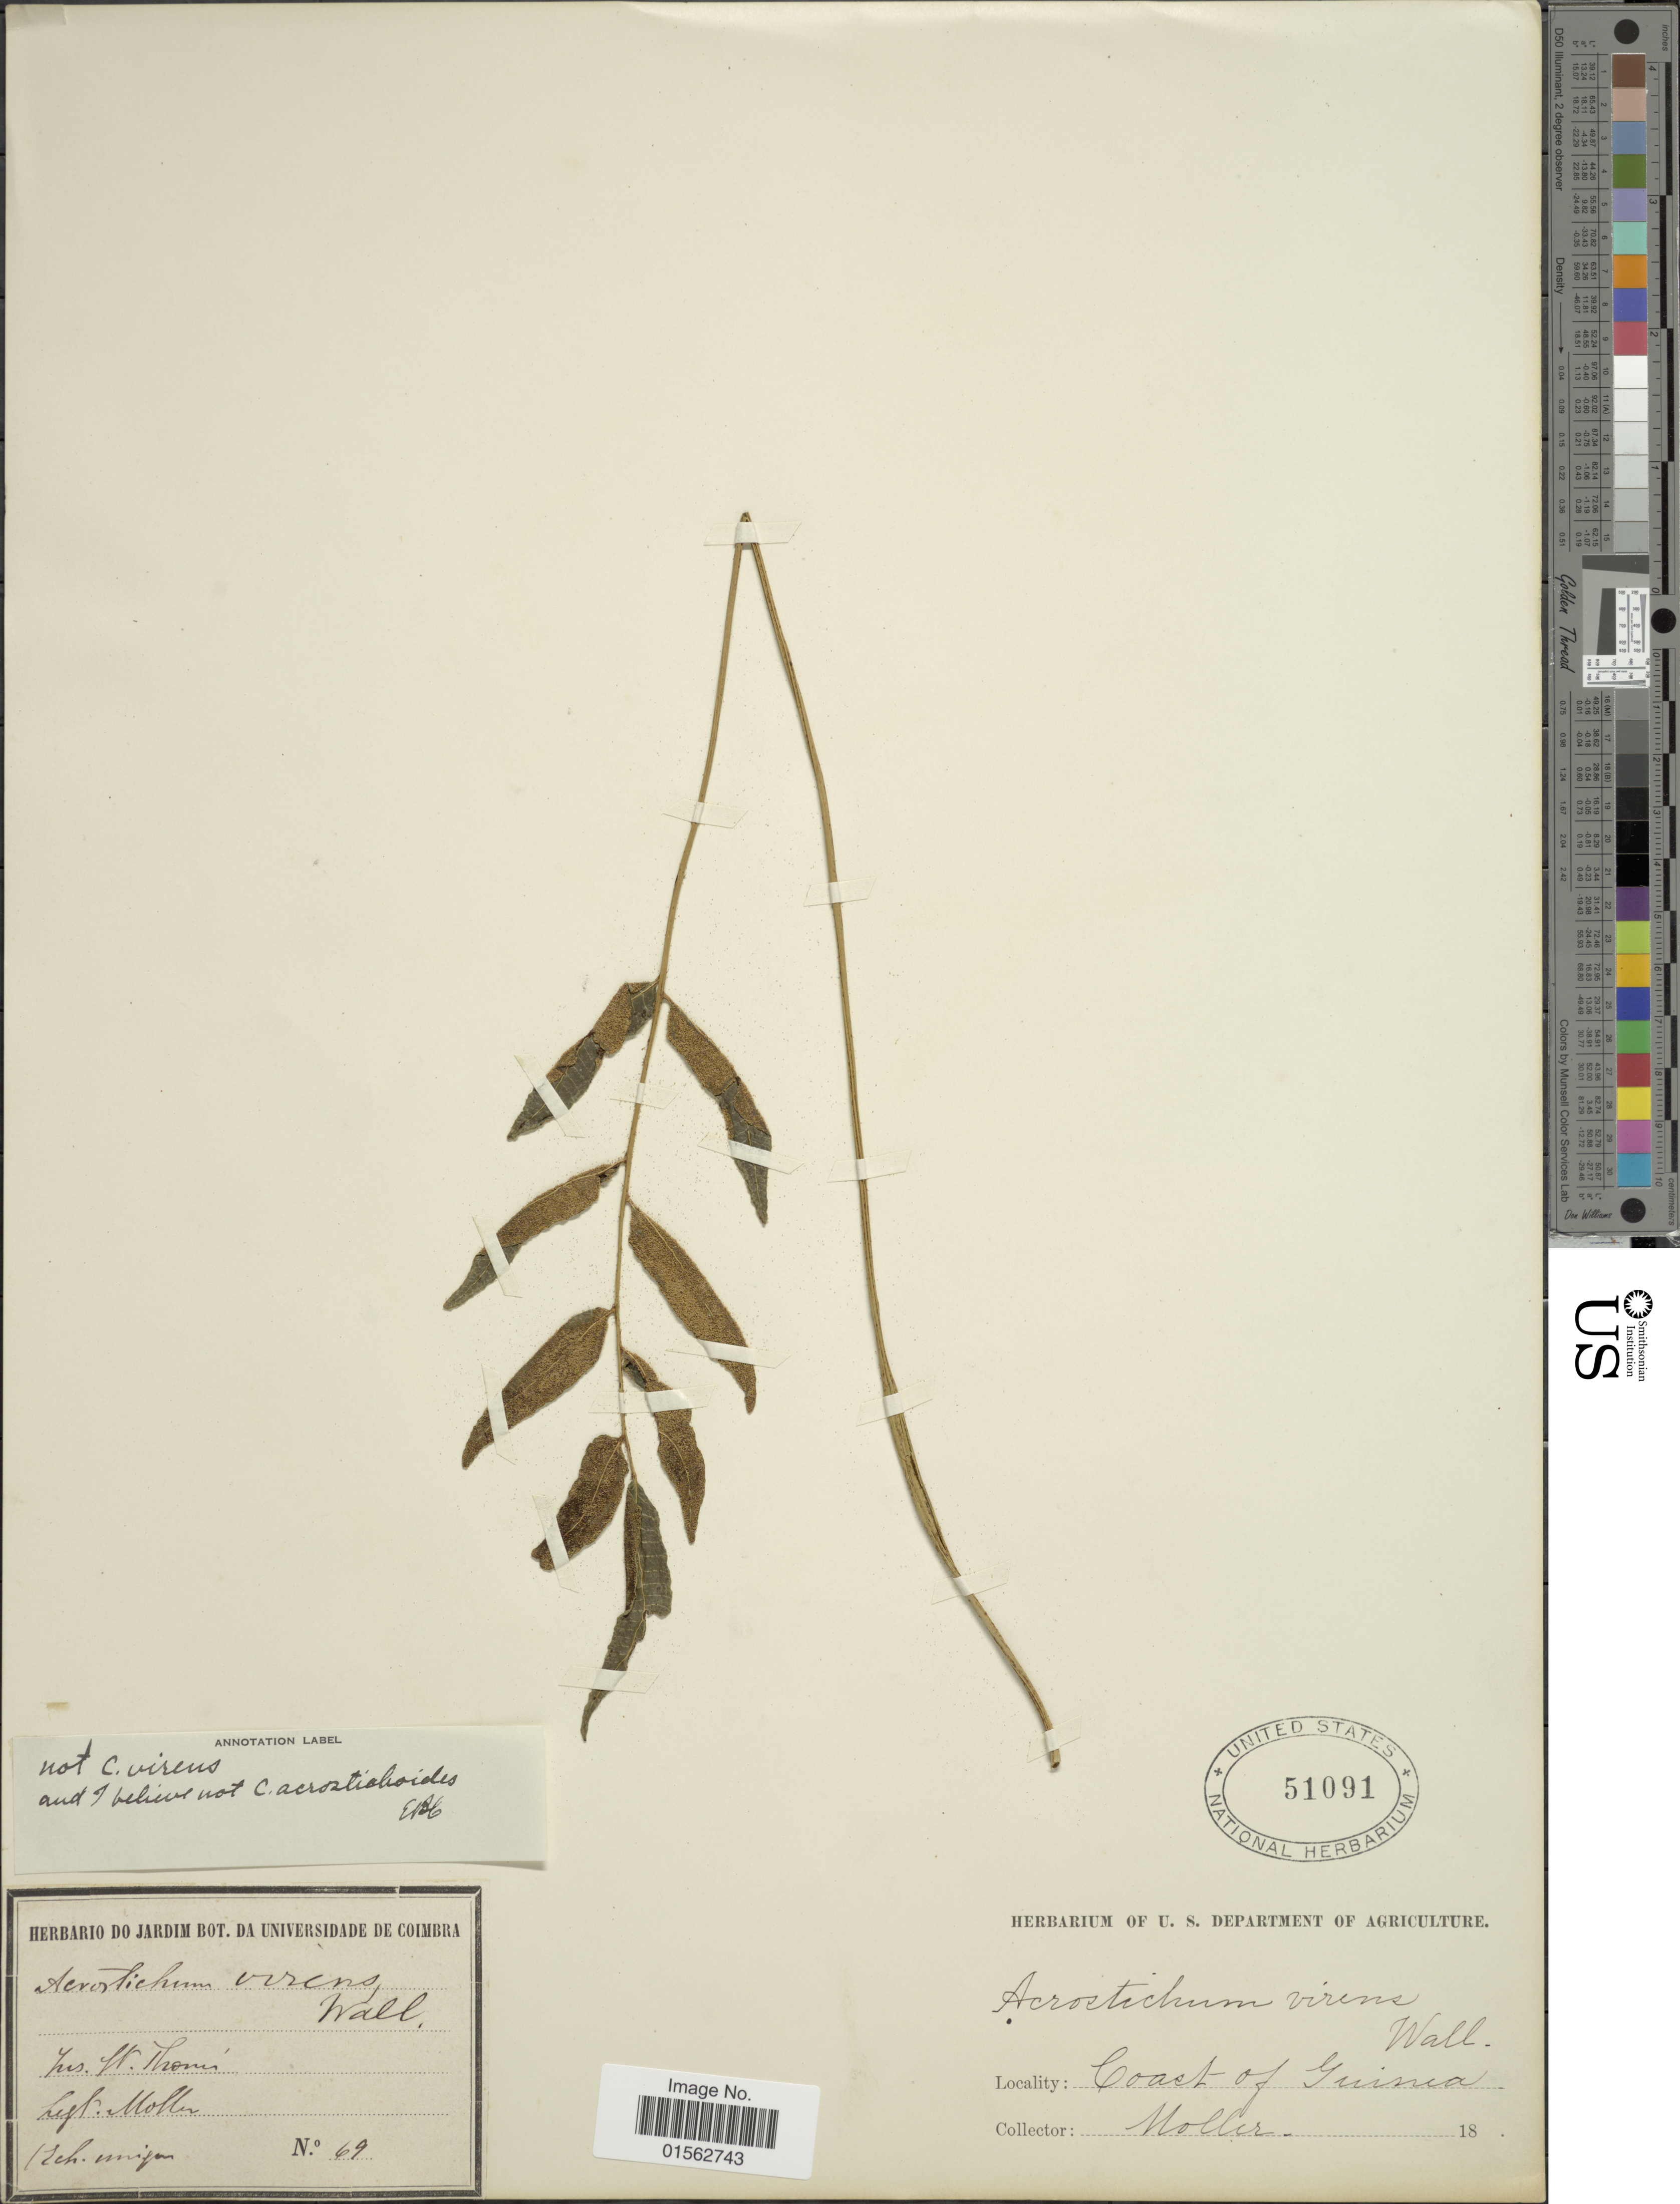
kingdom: Plantae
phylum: Tracheophyta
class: Polypodiopsida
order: Polypodiales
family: Dryopteridaceae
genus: Bolbitis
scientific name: Bolbitis sp.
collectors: -. Moller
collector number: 69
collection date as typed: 18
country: Guinea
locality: Ins. St. Thomé, Coast of Guinea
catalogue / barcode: US 51091